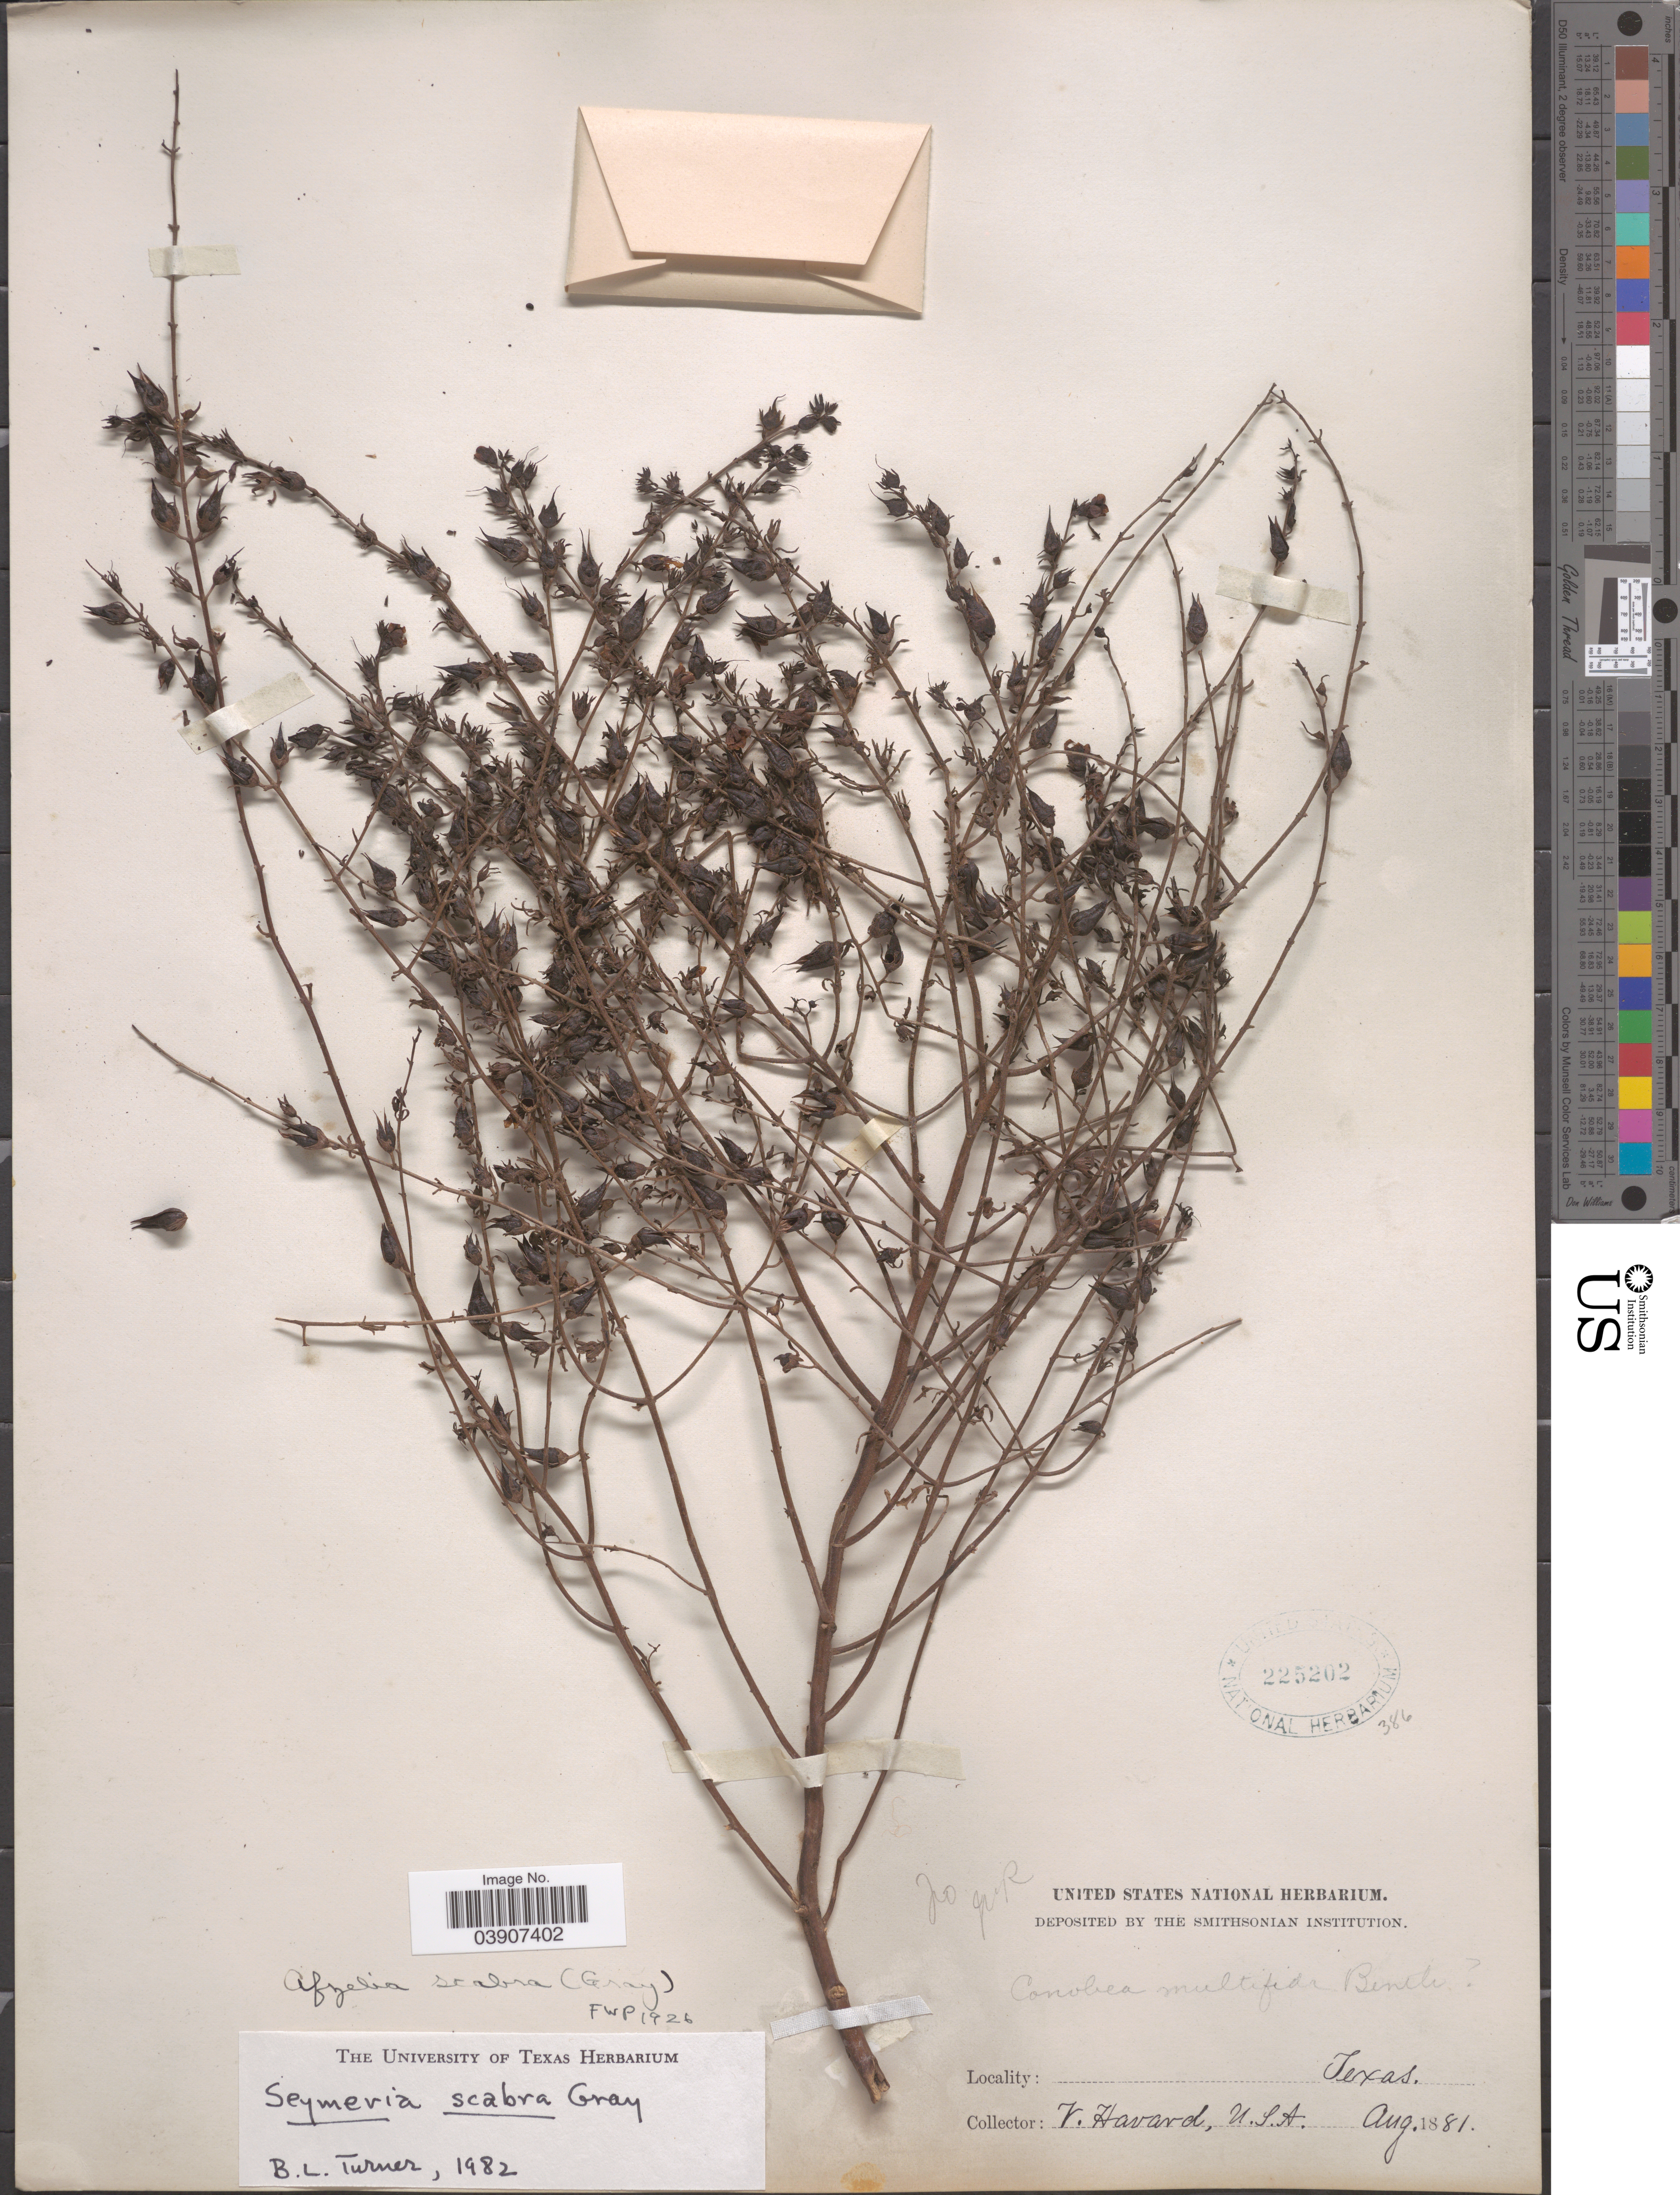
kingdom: Plantae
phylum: Tracheophyta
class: Magnoliopsida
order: Lamiales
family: Orobanchaceae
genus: Seymeria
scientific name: Seymeria scabra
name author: A. Gray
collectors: V. Havard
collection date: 1881-08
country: United States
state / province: Texas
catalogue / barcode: US 225202